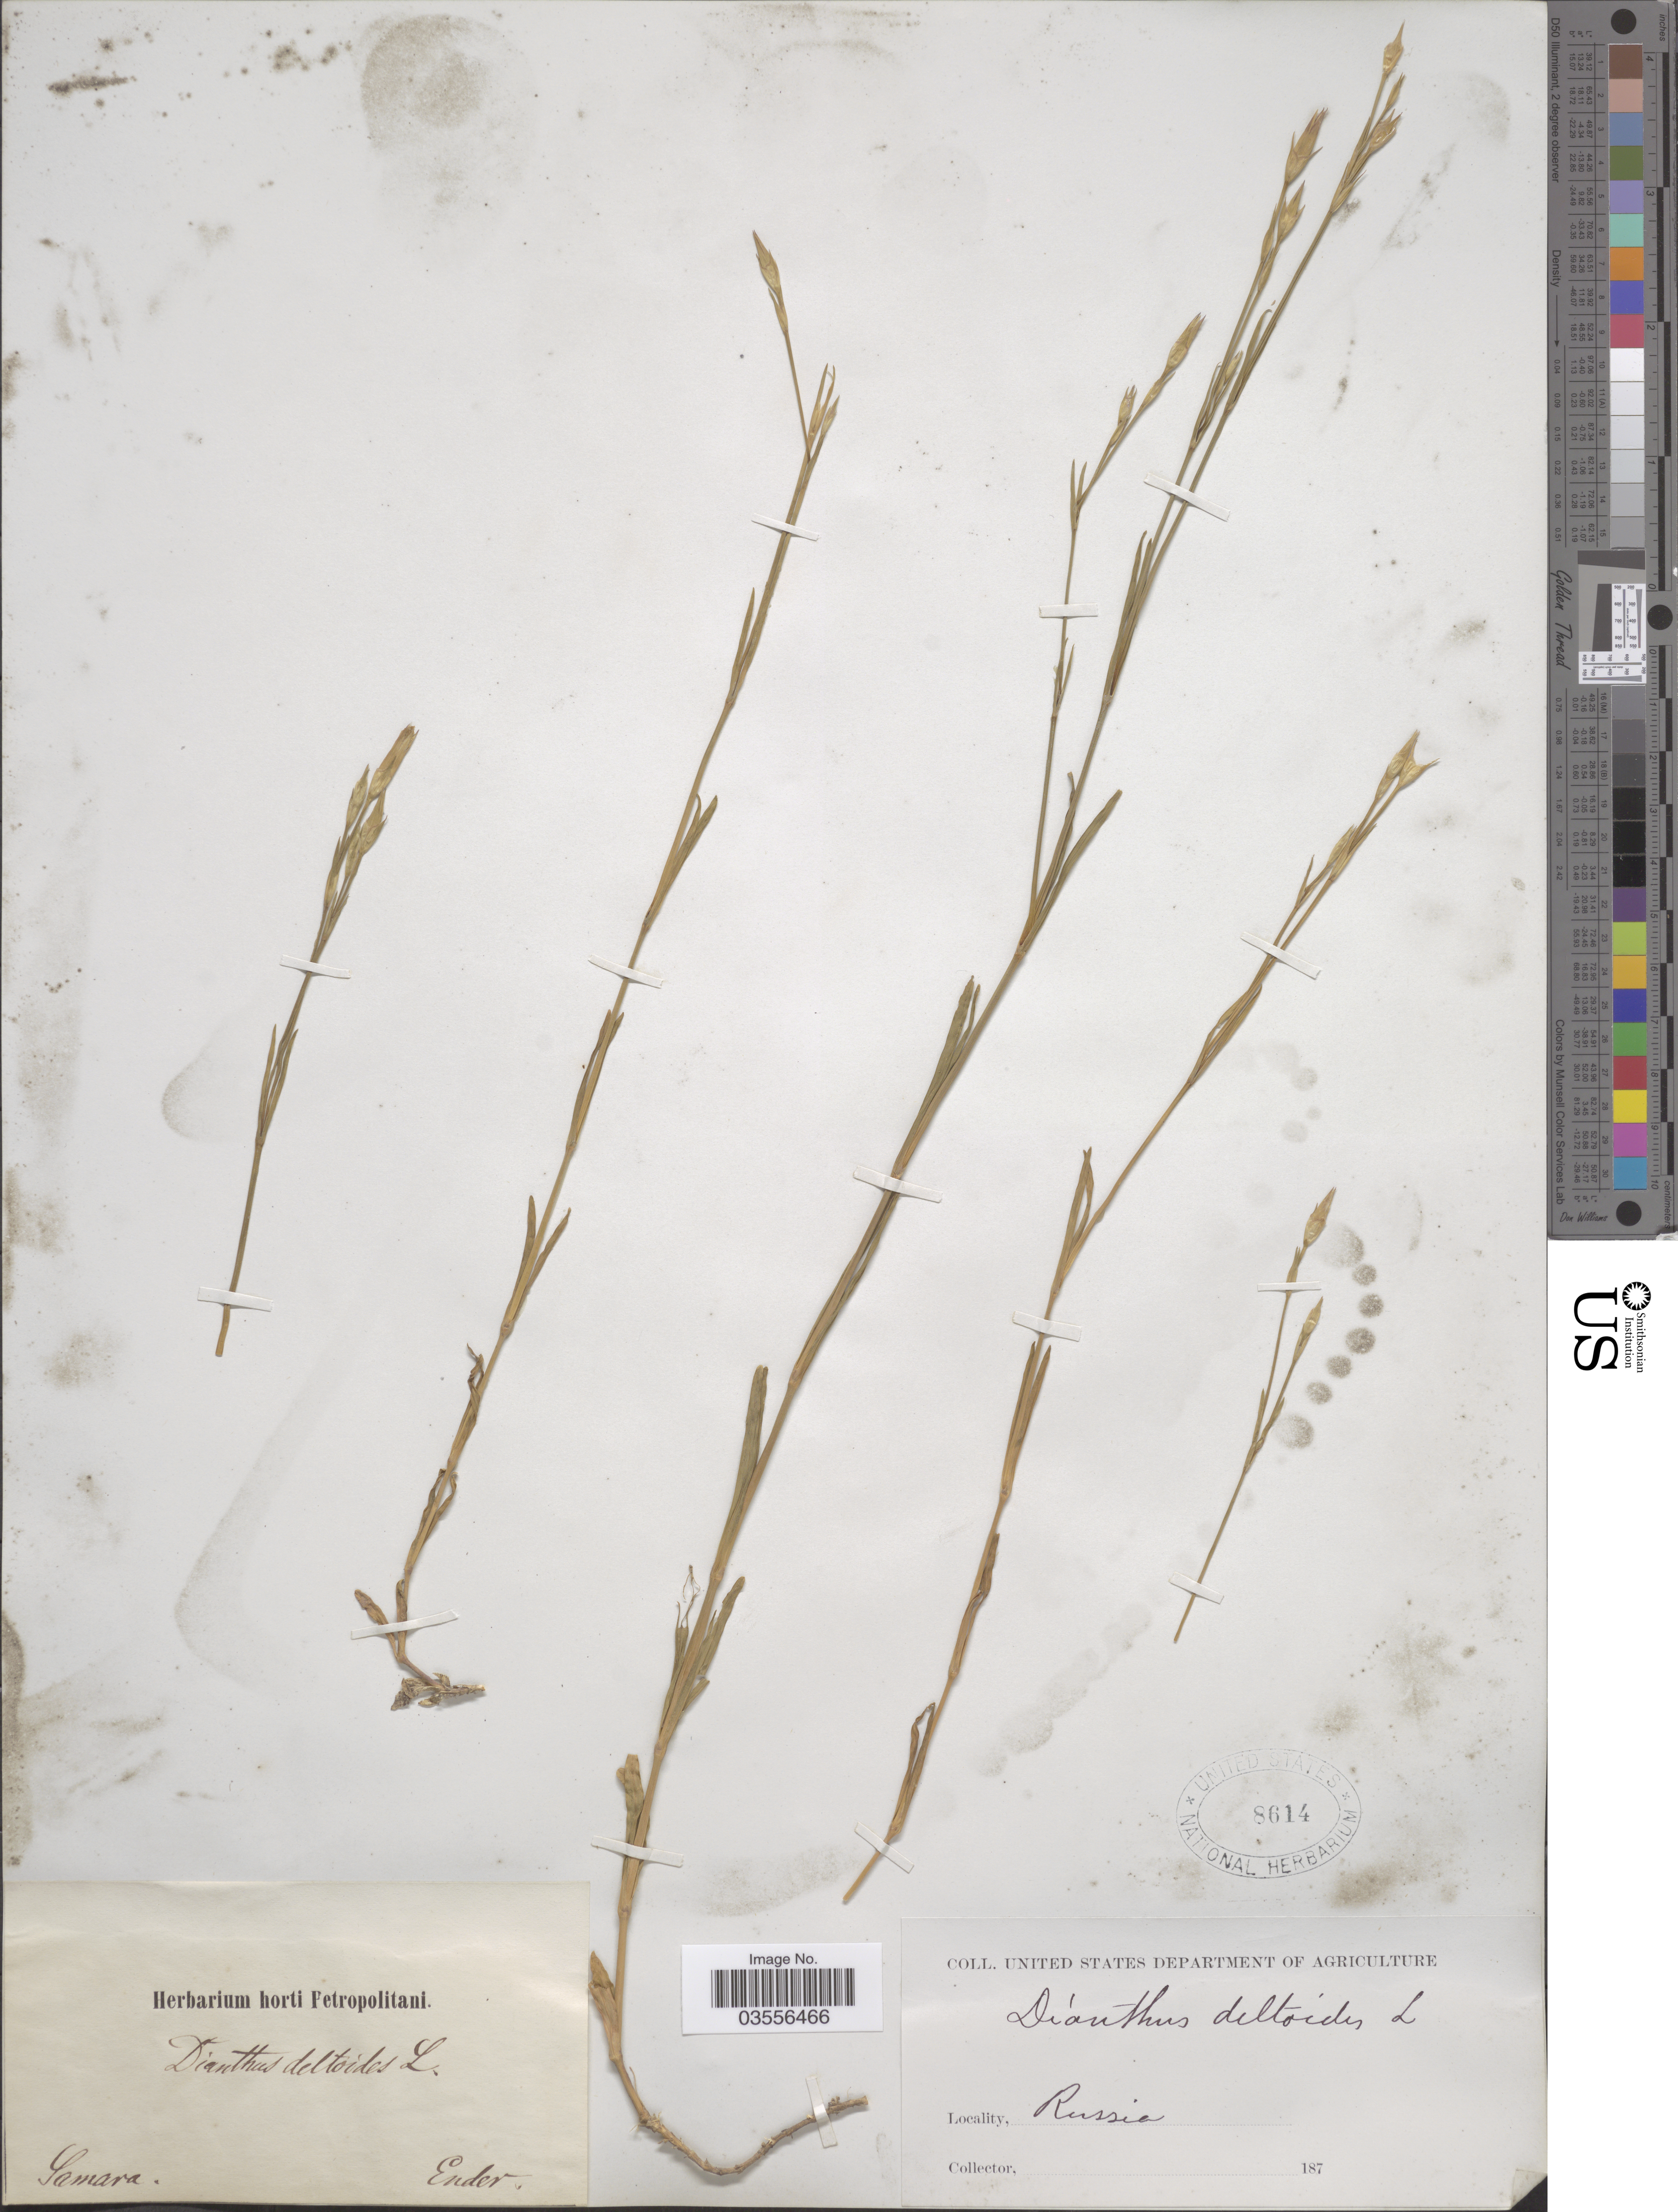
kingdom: Plantae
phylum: Tracheophyta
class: Magnoliopsida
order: Caryophyllales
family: Caryophyllaceae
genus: Dianthus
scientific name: Dianthus deltoides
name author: L.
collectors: Ender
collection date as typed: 187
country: Russian Federation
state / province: Samara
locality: Russia, Samara.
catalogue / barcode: US 8614